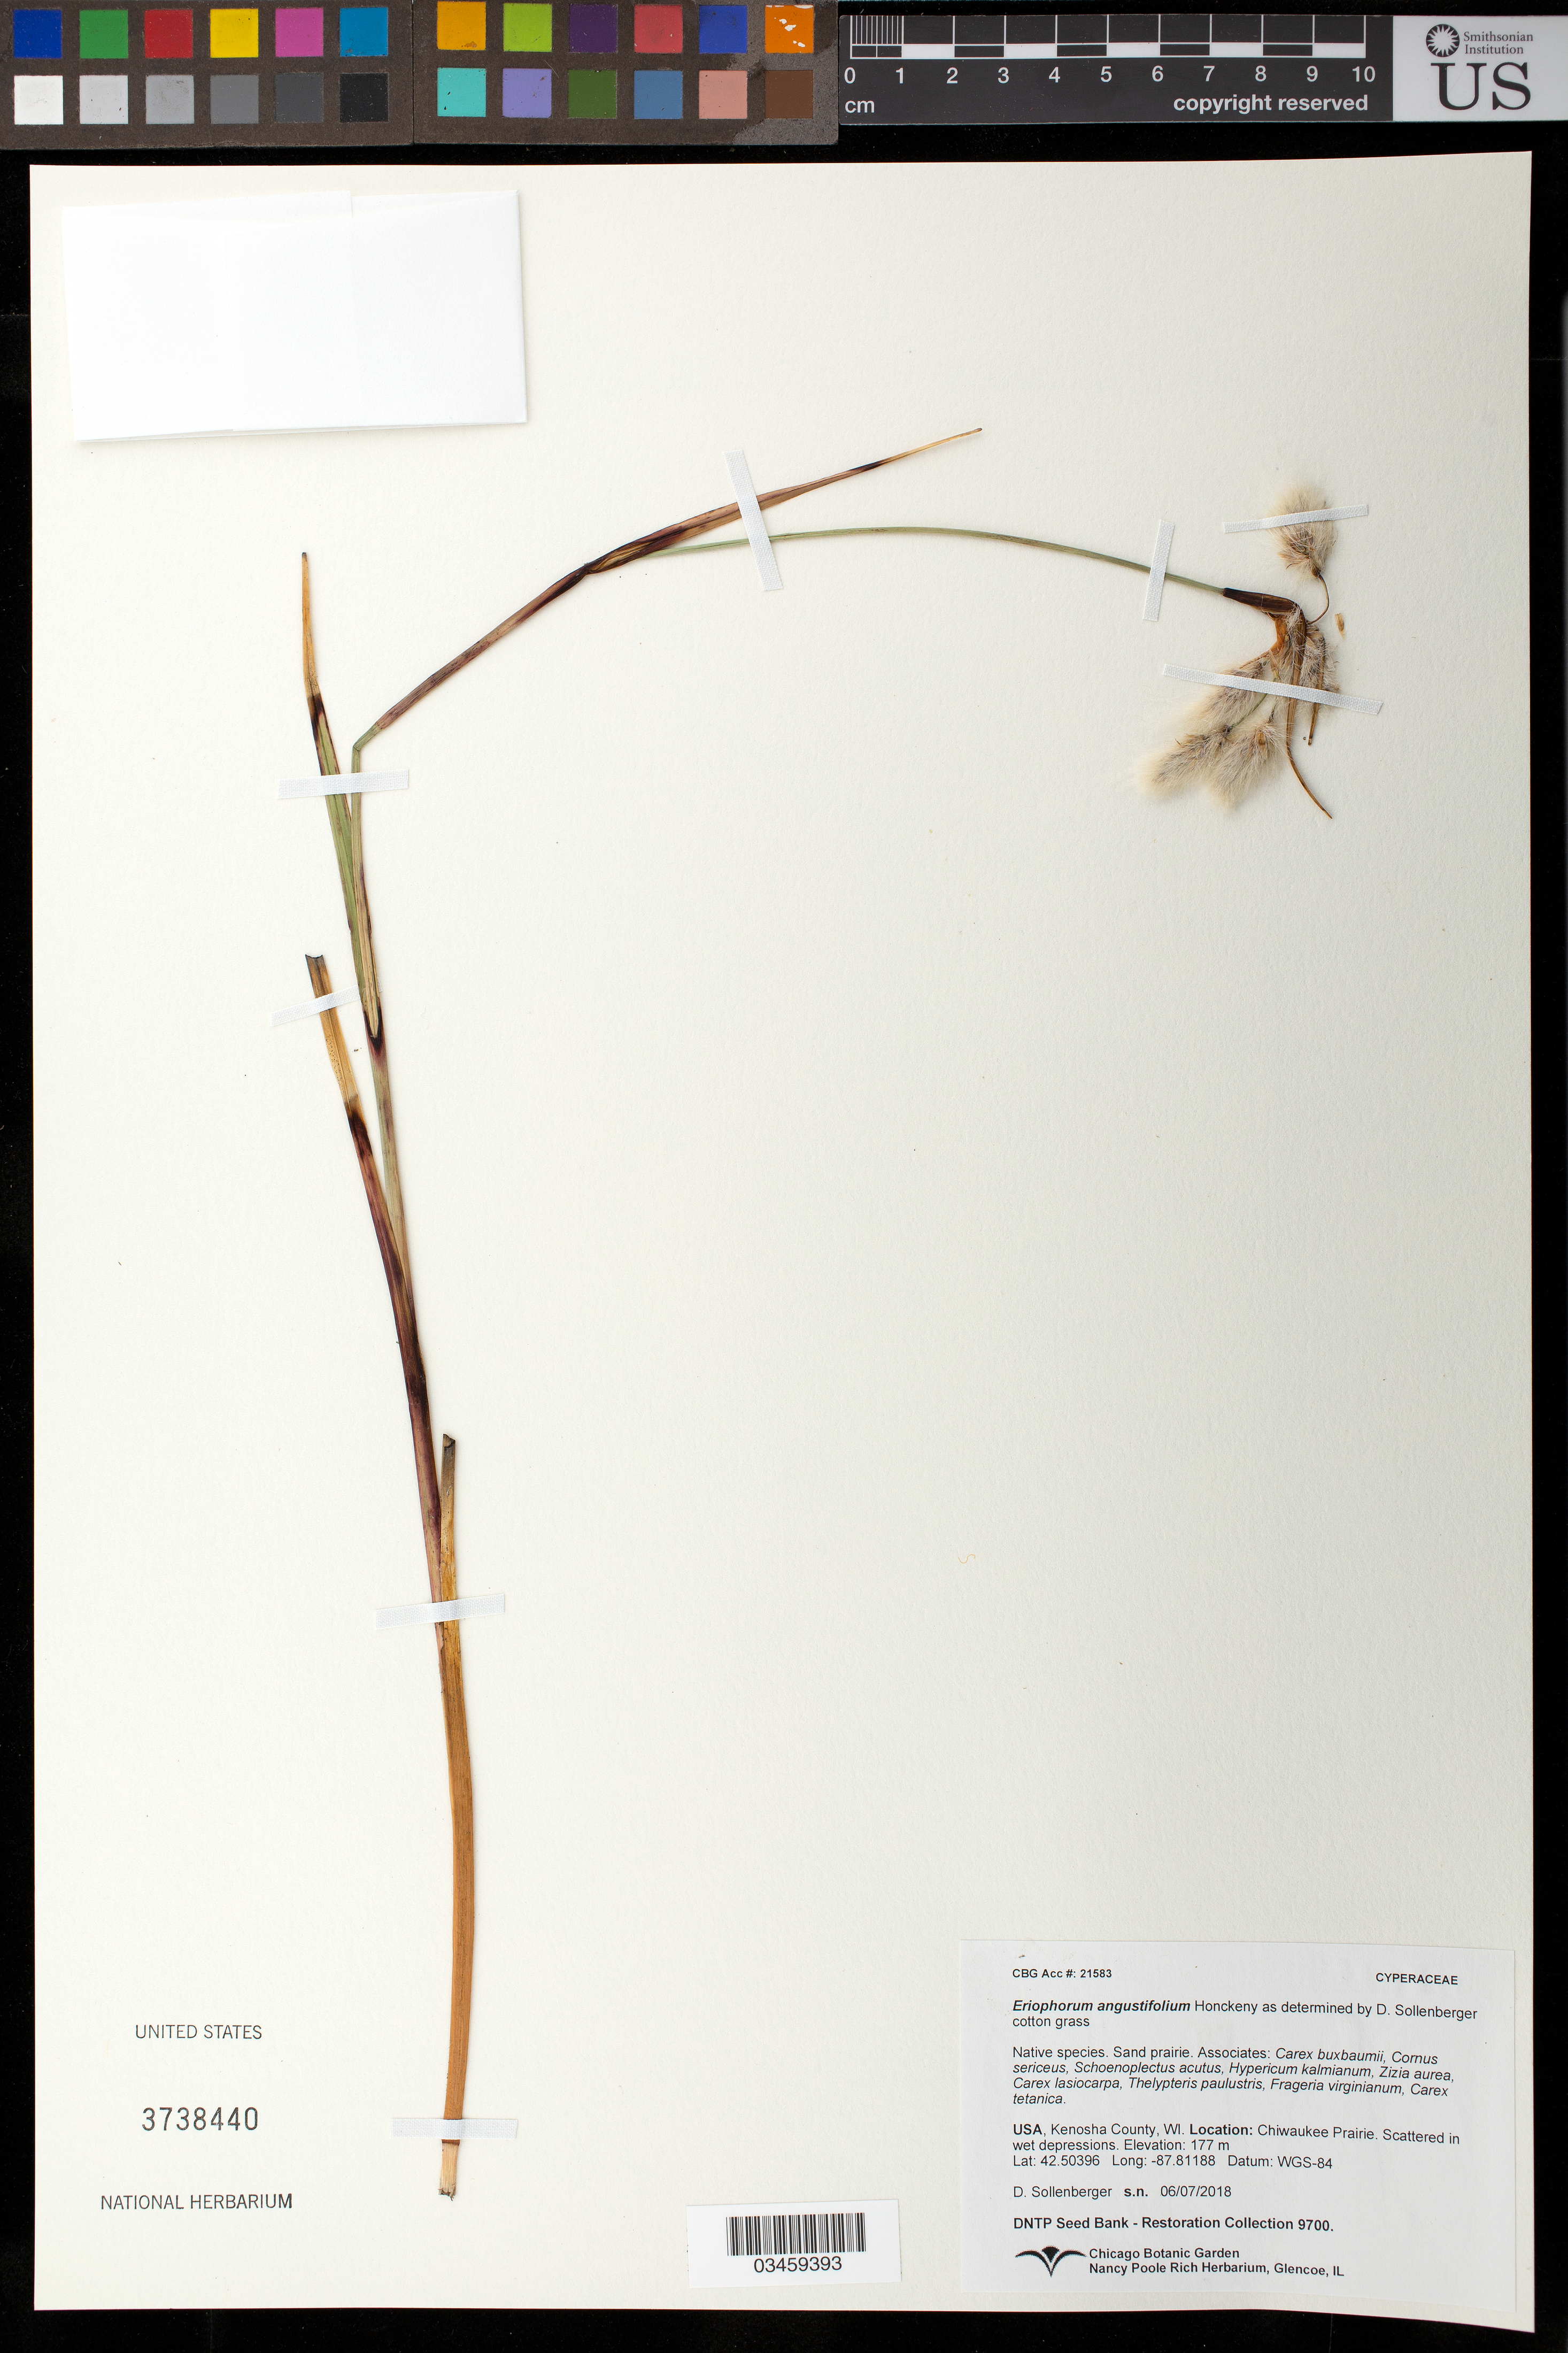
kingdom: Plantae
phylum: Tracheophyta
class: Liliopsida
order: Poales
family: Cyperaceae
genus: Eriophorum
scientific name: Eriophorum angustifolium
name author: Honck.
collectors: D. Sollenberger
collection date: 2018-06-14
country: United States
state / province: Wisconsin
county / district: Kenosha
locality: Chiwaukee Prairie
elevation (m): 177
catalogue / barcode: US 3738440